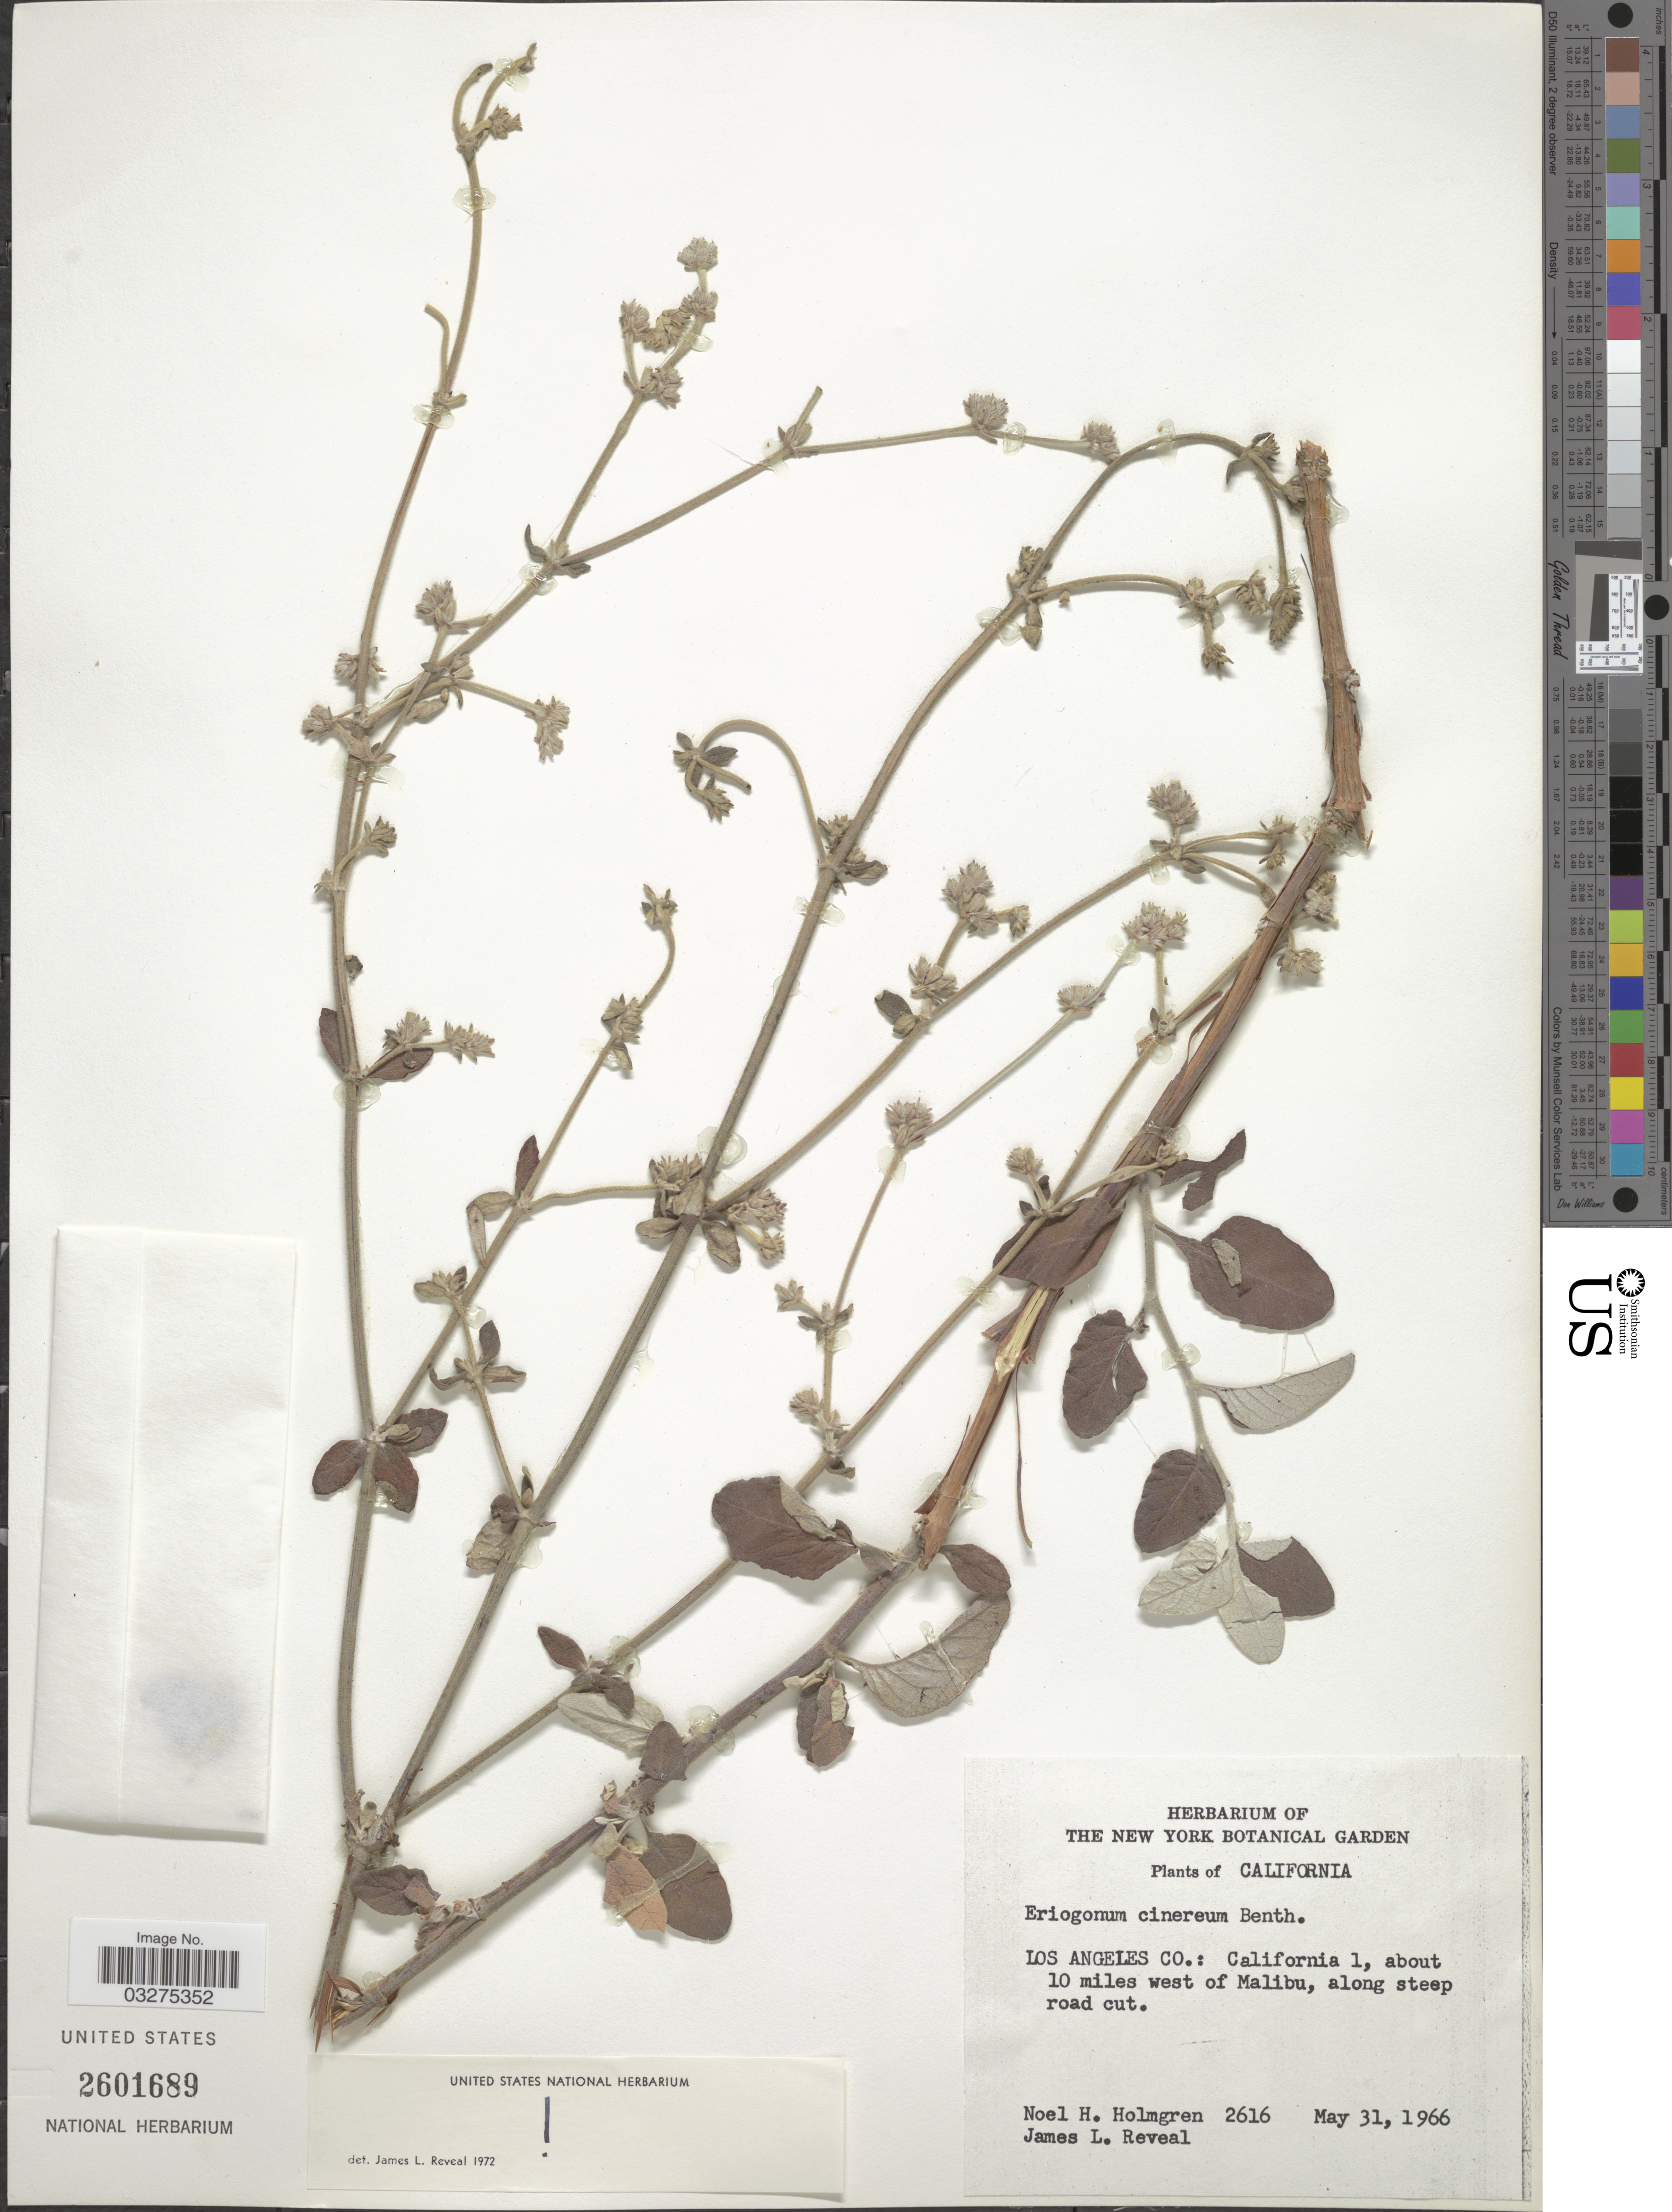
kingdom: Plantae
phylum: Tracheophyta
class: Magnoliopsida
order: Caryophyllales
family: Polygonaceae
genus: Eriogonum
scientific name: Eriogonum cinerum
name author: Benth.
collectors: N. H. Holmgren & J. L. Reveal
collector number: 2616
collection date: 1966-05-31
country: United States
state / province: California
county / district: Los Angeles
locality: Los Angeles Co.: California 1, about 10 miles west of Malibu, along steep road cut.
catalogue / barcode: US 2601689